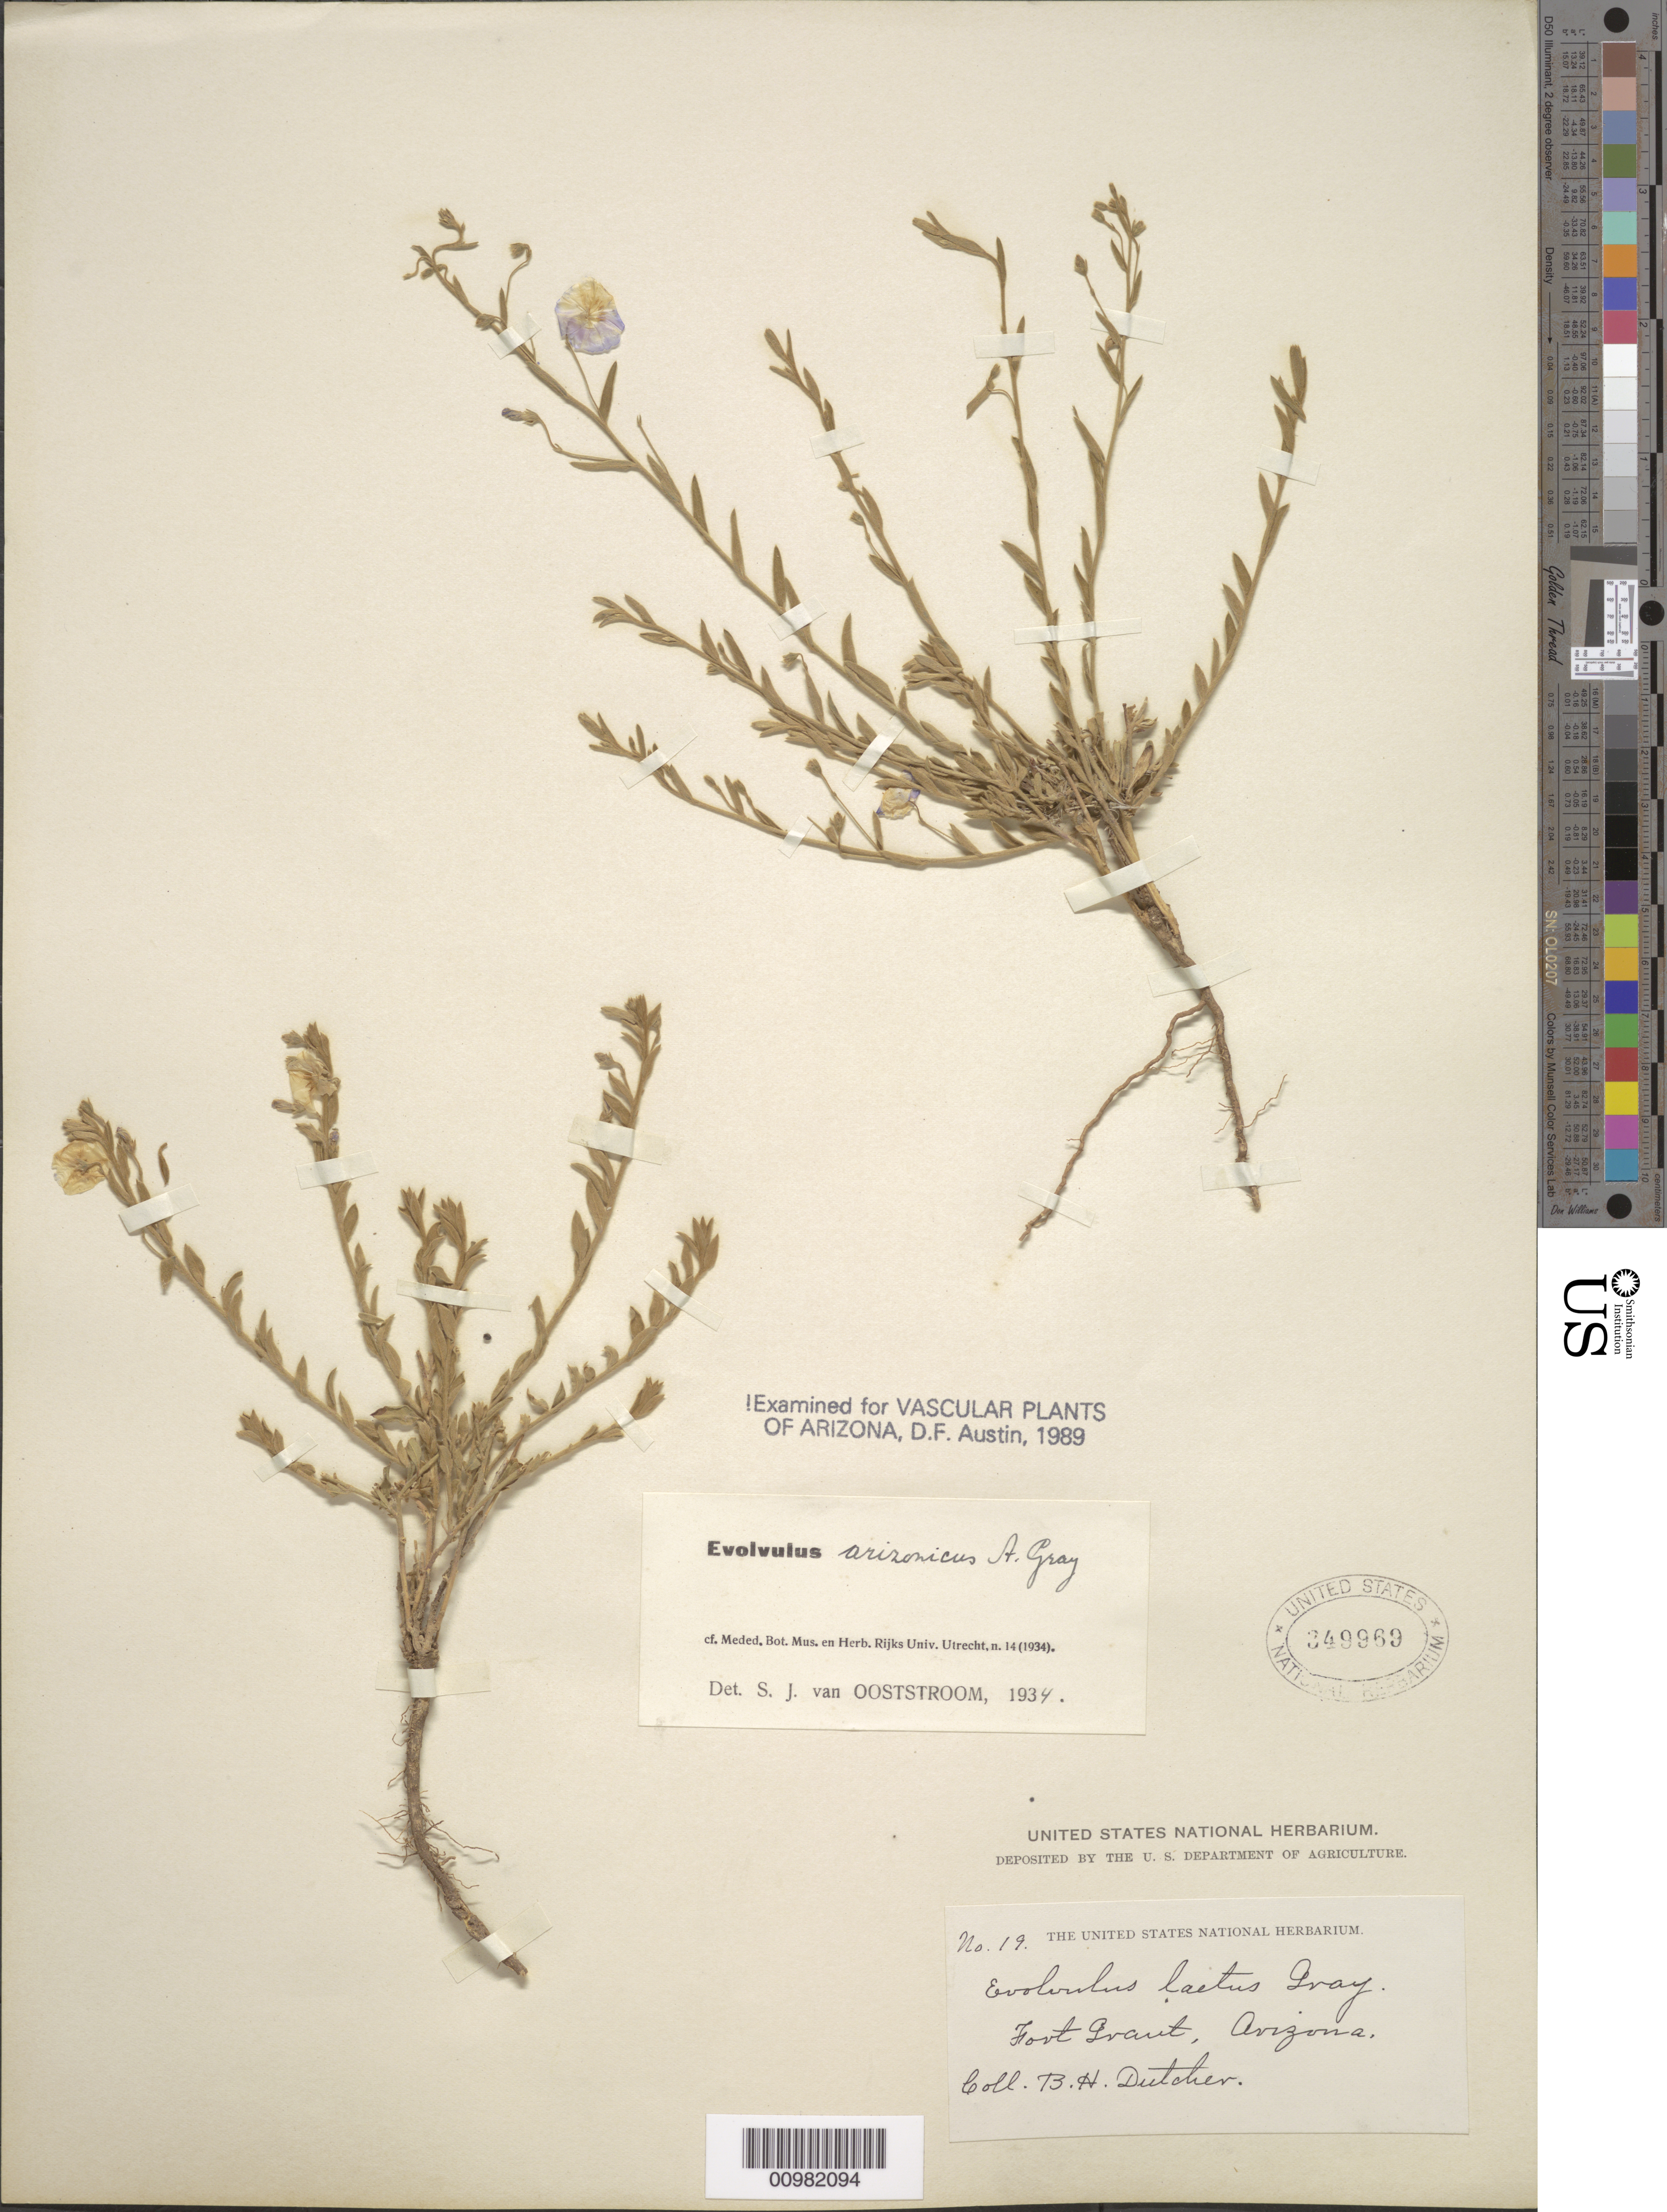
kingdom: Plantae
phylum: Tracheophyta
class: Magnoliopsida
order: Solanales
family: Convolvulaceae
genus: Evolvulus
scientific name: Evolvulus arizonicus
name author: A. Gray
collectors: B. H. Dutcher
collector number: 19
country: United States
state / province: Arizona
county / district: Graham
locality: Fort Grant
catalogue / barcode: US 349969